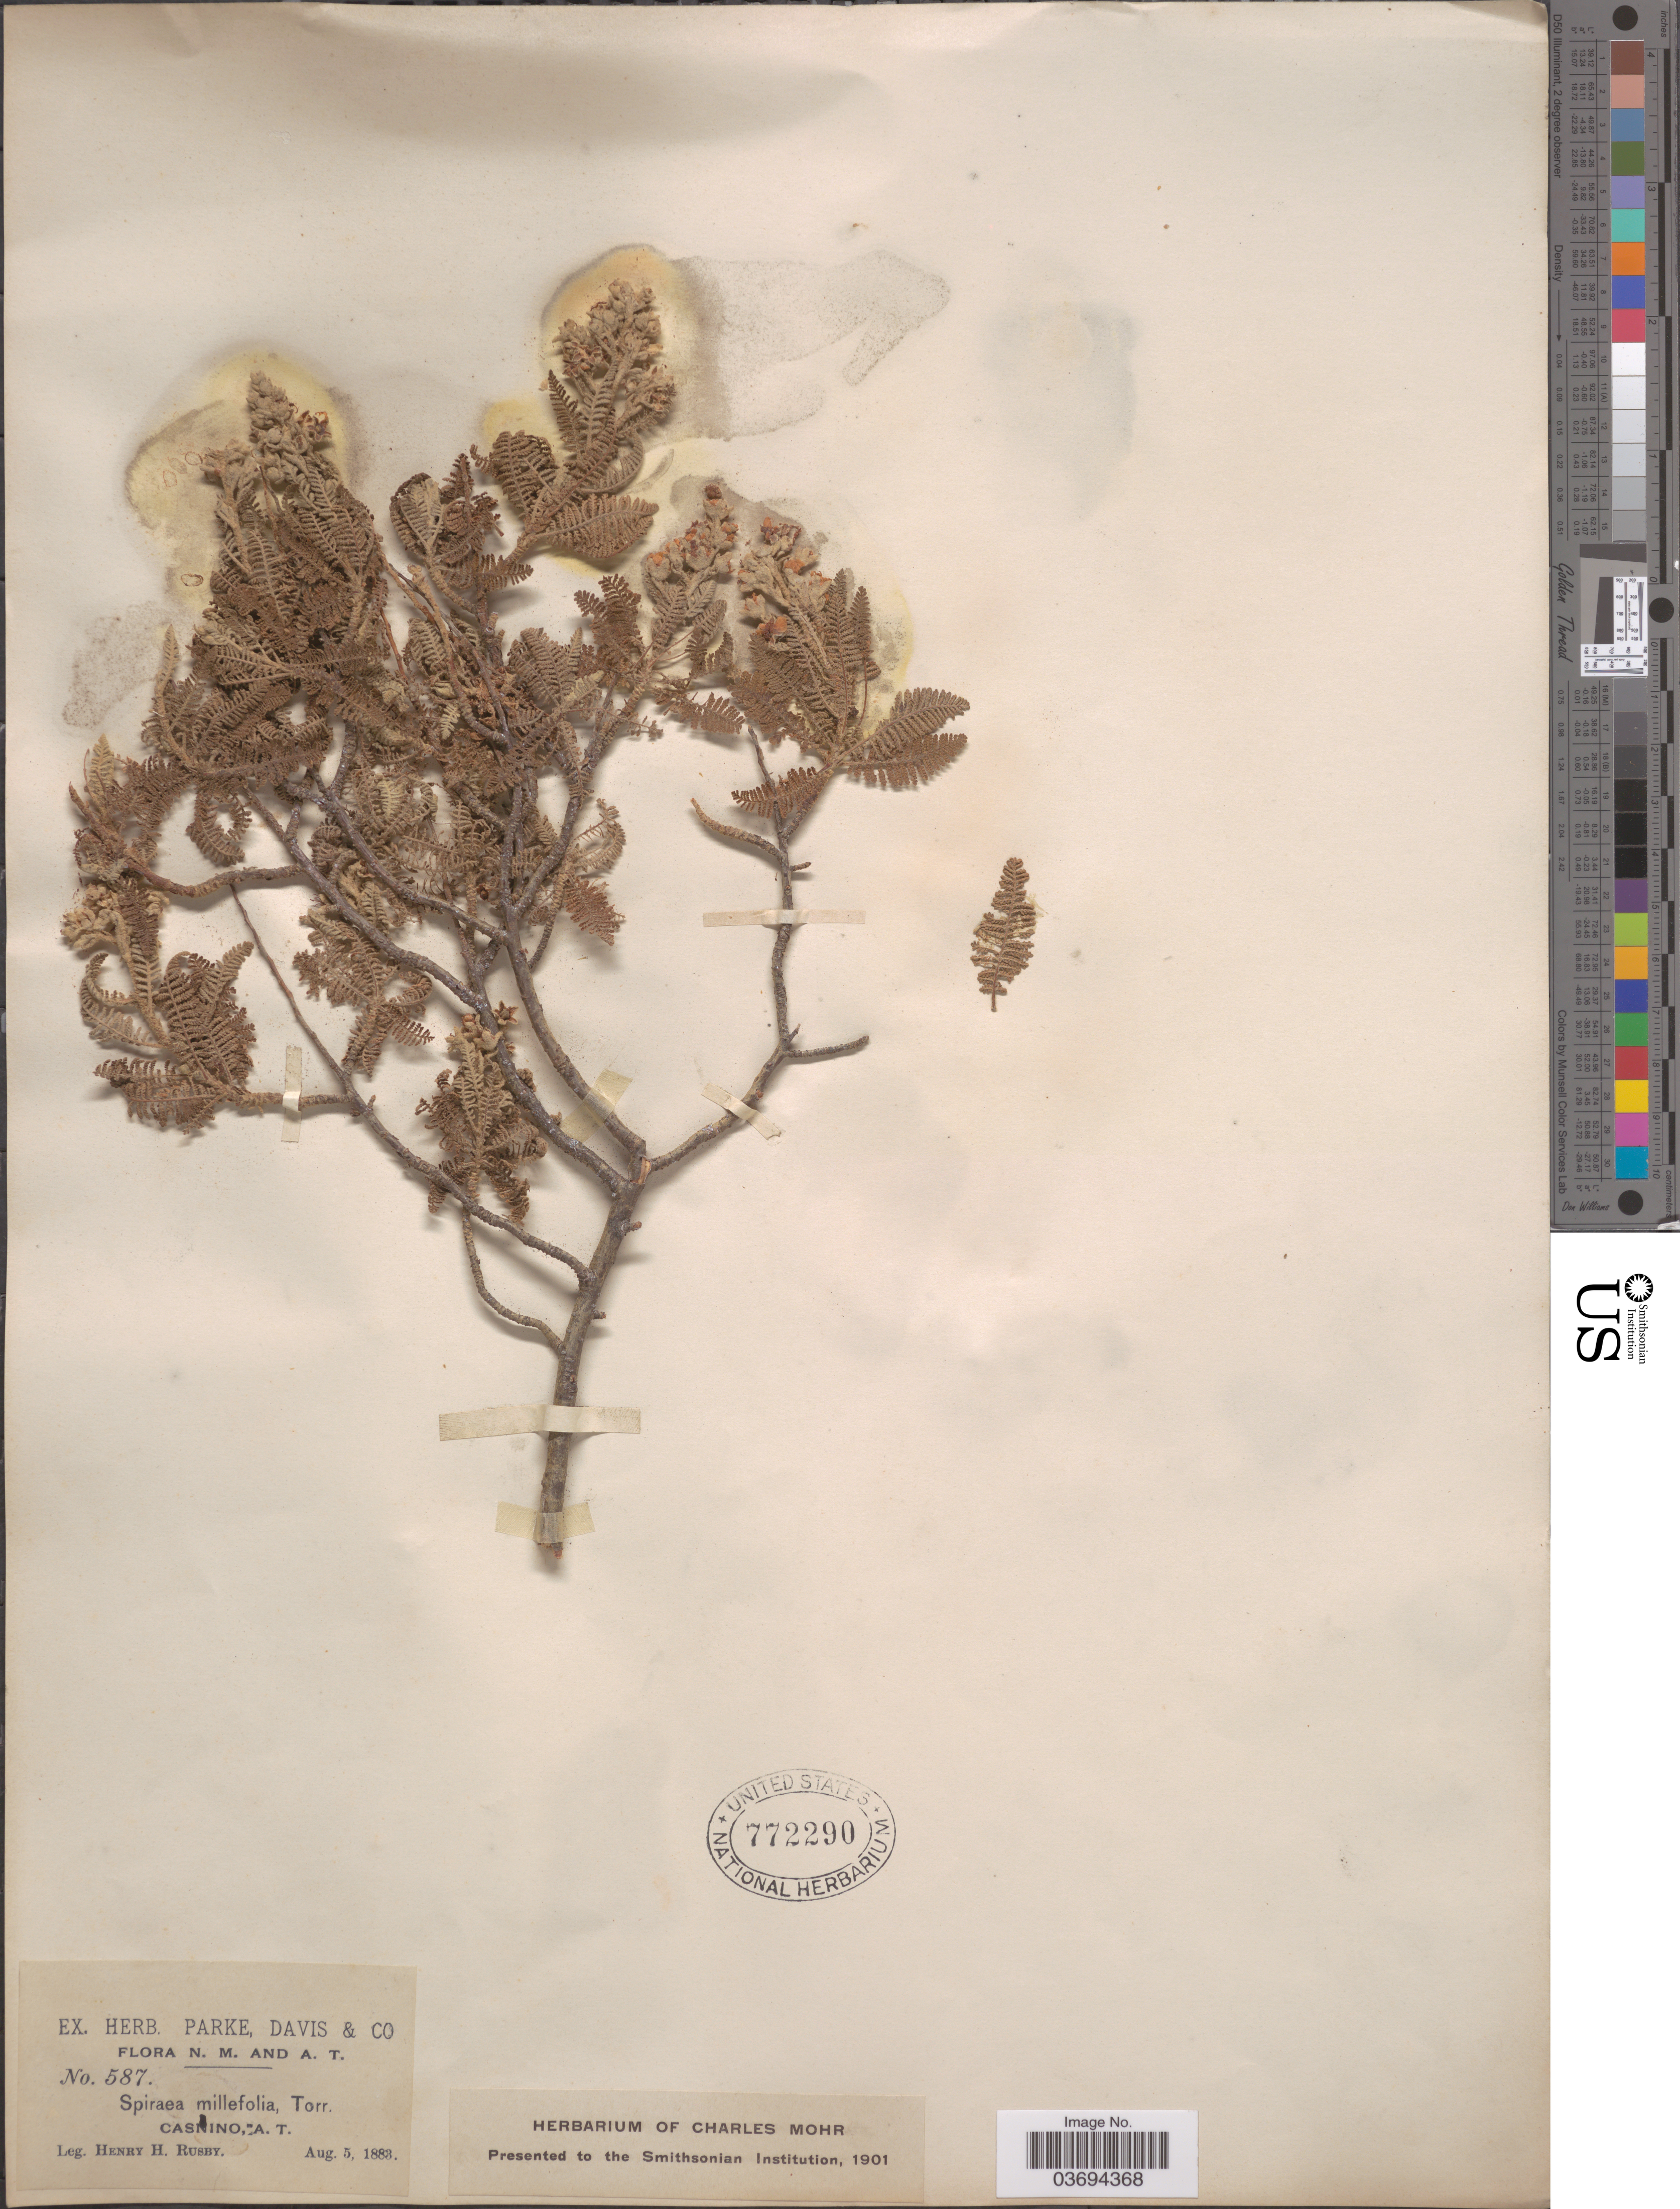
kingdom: Plantae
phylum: Tracheophyta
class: Magnoliopsida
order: Rosales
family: Rosaceae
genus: Chamaebatiaria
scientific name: Chamaebatiaria millefolium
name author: (Torr.) Maxim.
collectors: H. H. Rusby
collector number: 587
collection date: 1883-08-05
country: United States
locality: Casnino, A. T.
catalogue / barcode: US 772290